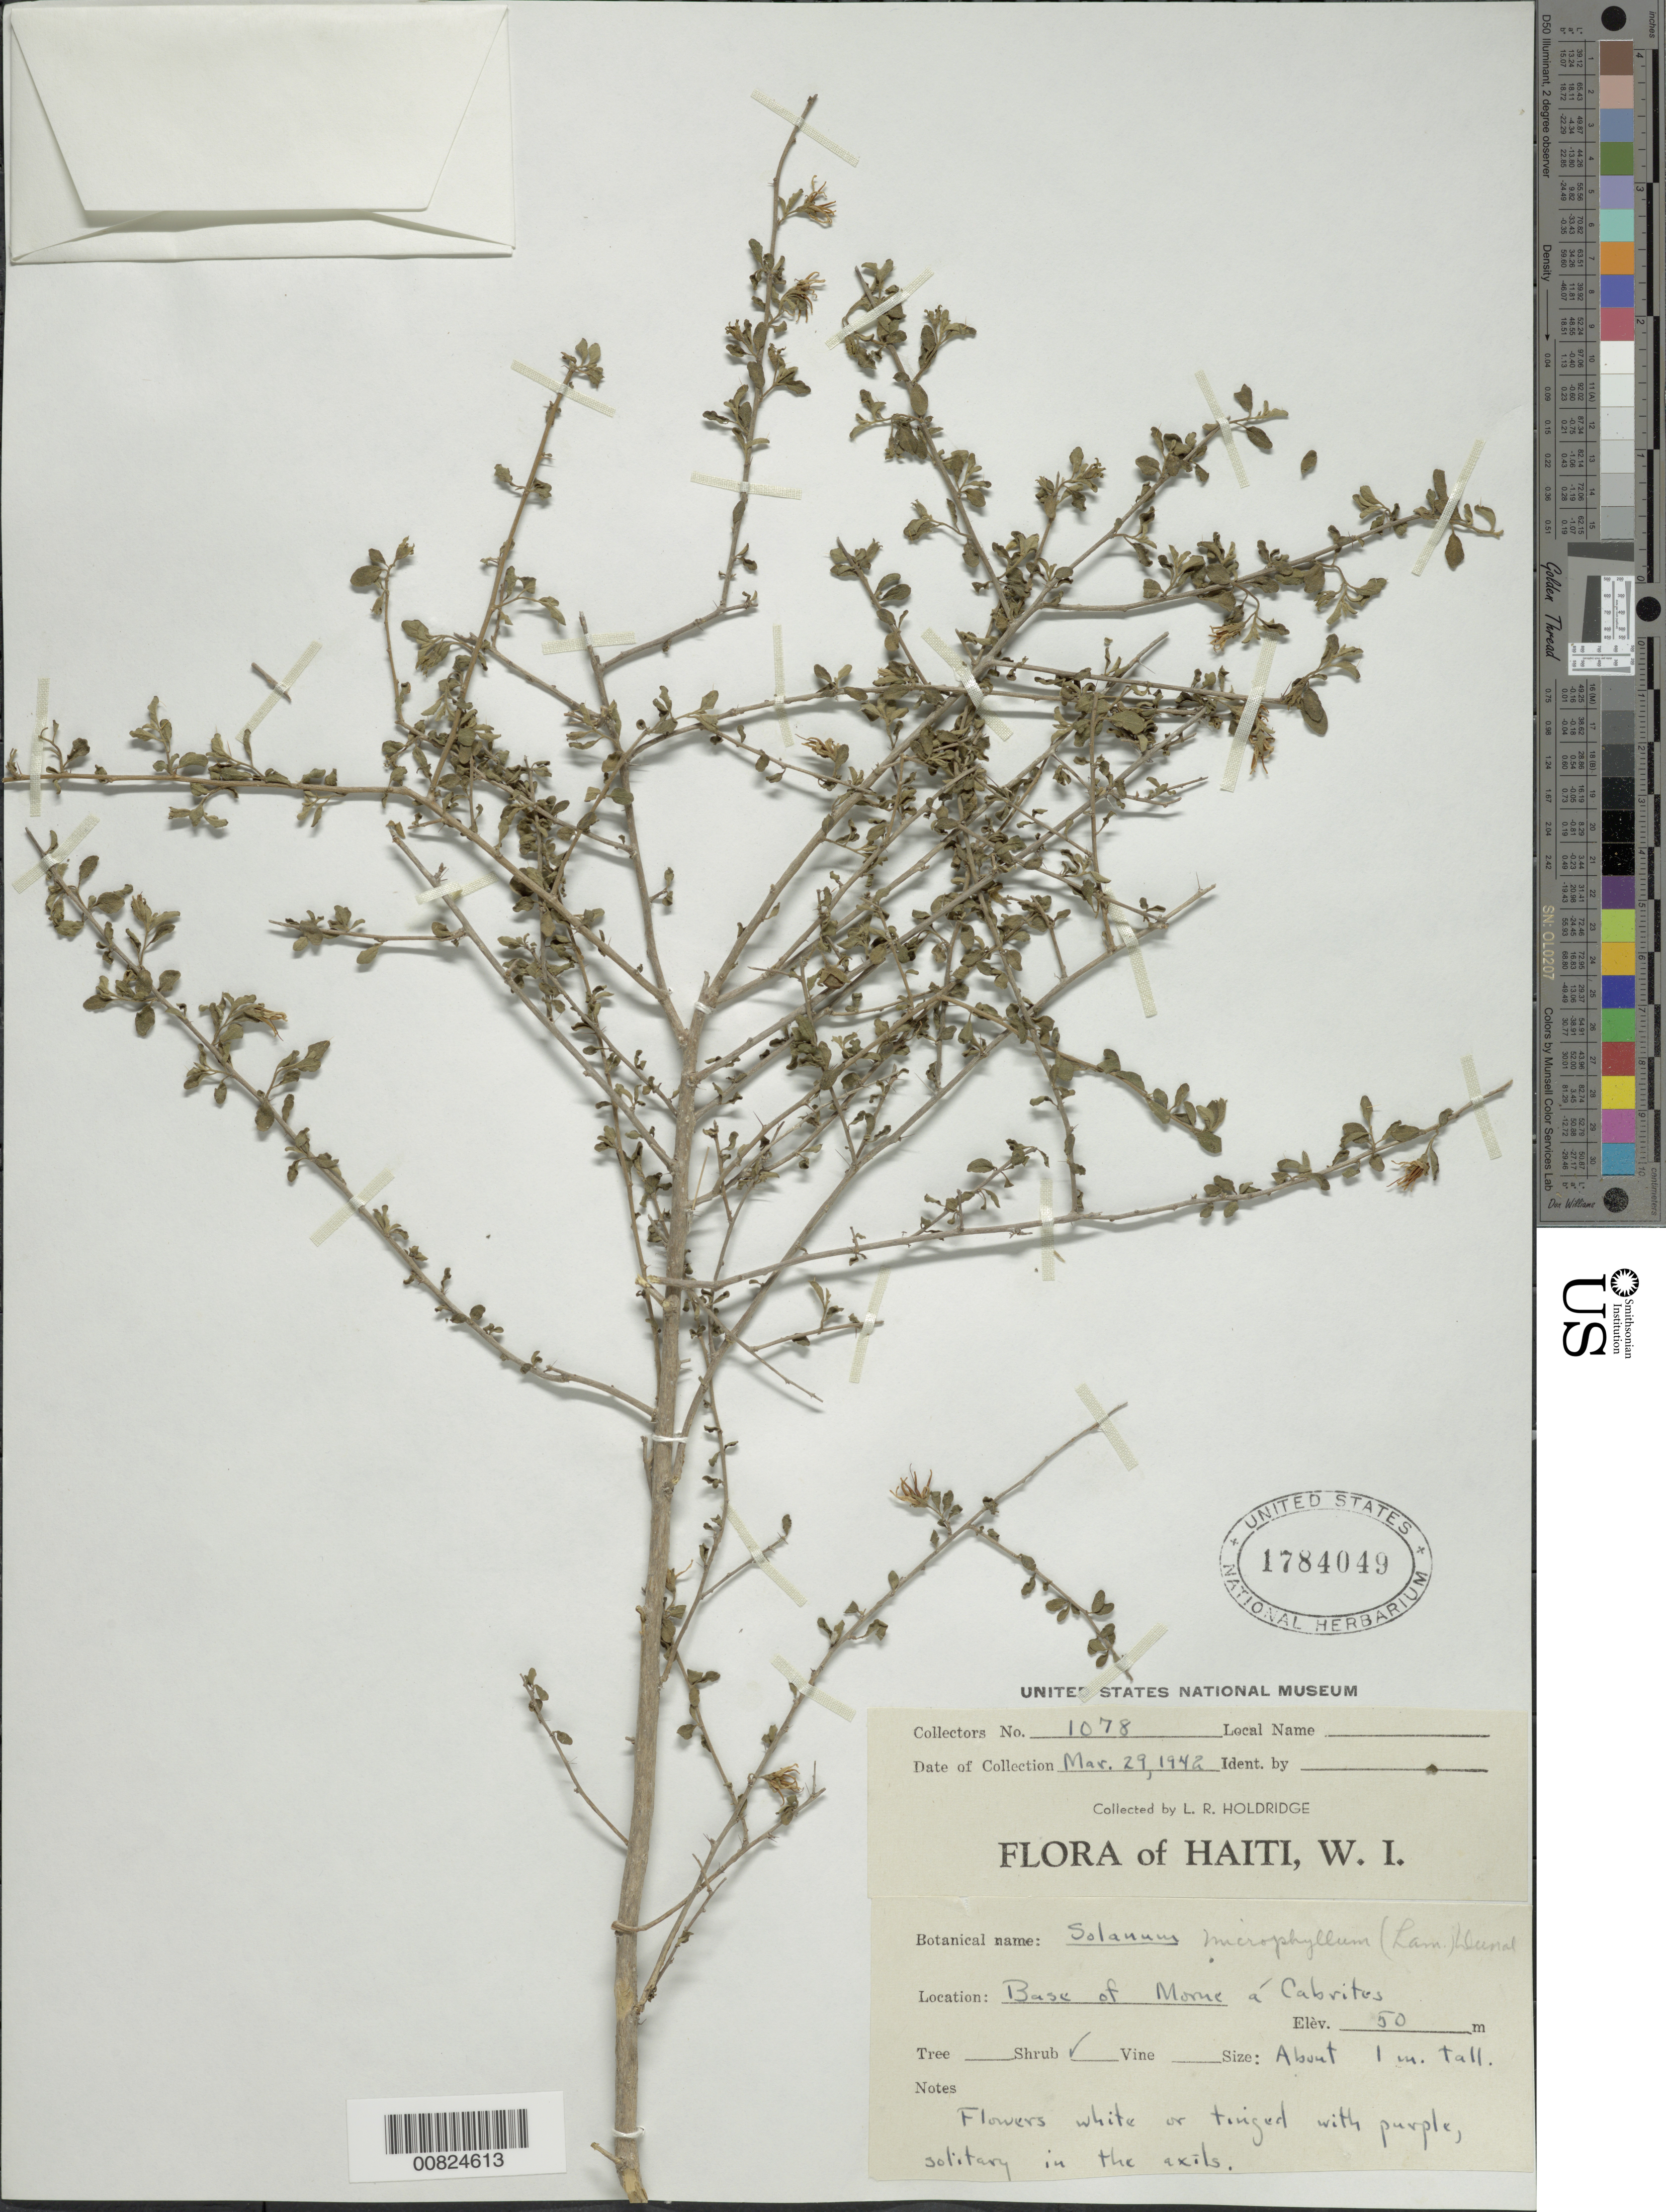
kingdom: Plantae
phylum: Tracheophyta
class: Magnoliopsida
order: Solanales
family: Solanaceae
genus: Solanum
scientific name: Solanum microphyllum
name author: Hawkes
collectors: L. Holdridge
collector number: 1078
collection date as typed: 29 Mar 1942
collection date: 1942-03-29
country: Haiti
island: Hispaniola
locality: Base of Morne á Cabrites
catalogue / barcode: US 1784049